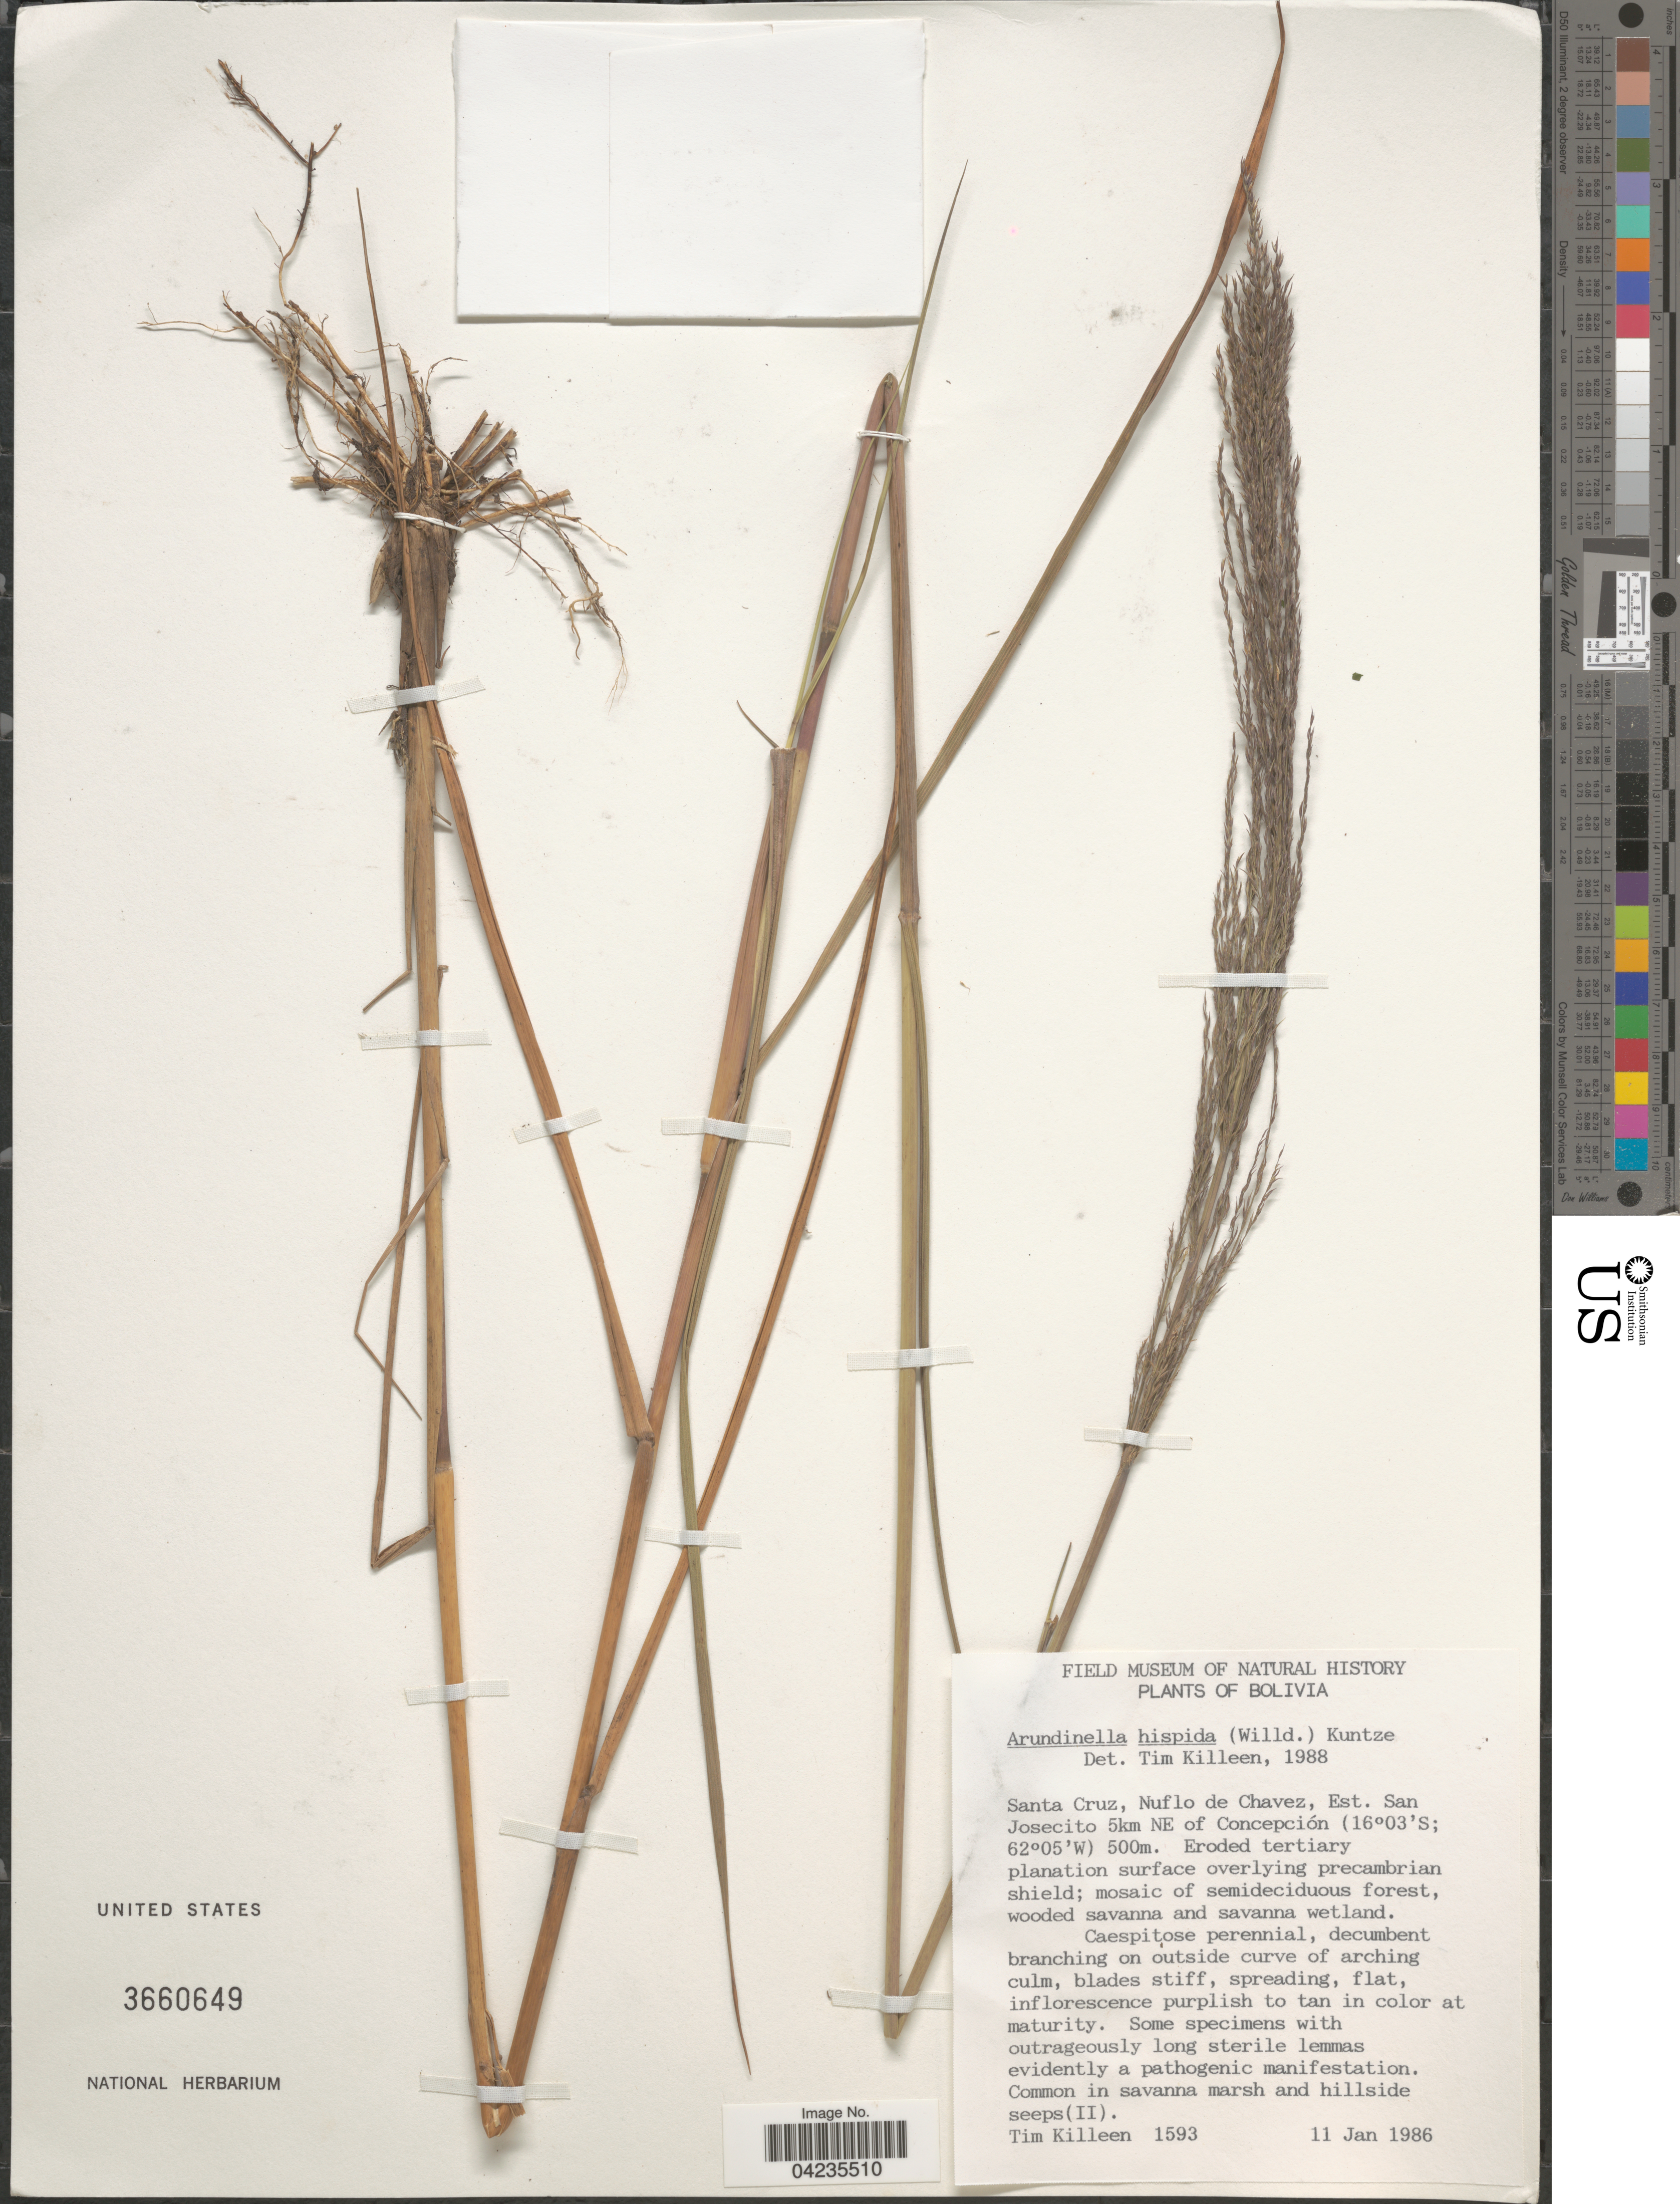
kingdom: Plantae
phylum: Tracheophyta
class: Liliopsida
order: Poales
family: Poaceae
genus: Arundinella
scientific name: Arundinella hispida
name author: (Humb. & Bonpl. ex Willd.) Kuntze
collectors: T. J. Killeen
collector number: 1593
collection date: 1986-01-11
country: Bolivia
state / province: Santa Cruz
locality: Santa Cruz, Nuflo de Chavez, Est. San Josecito 5km NE of Concepción.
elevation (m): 500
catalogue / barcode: US 3660649